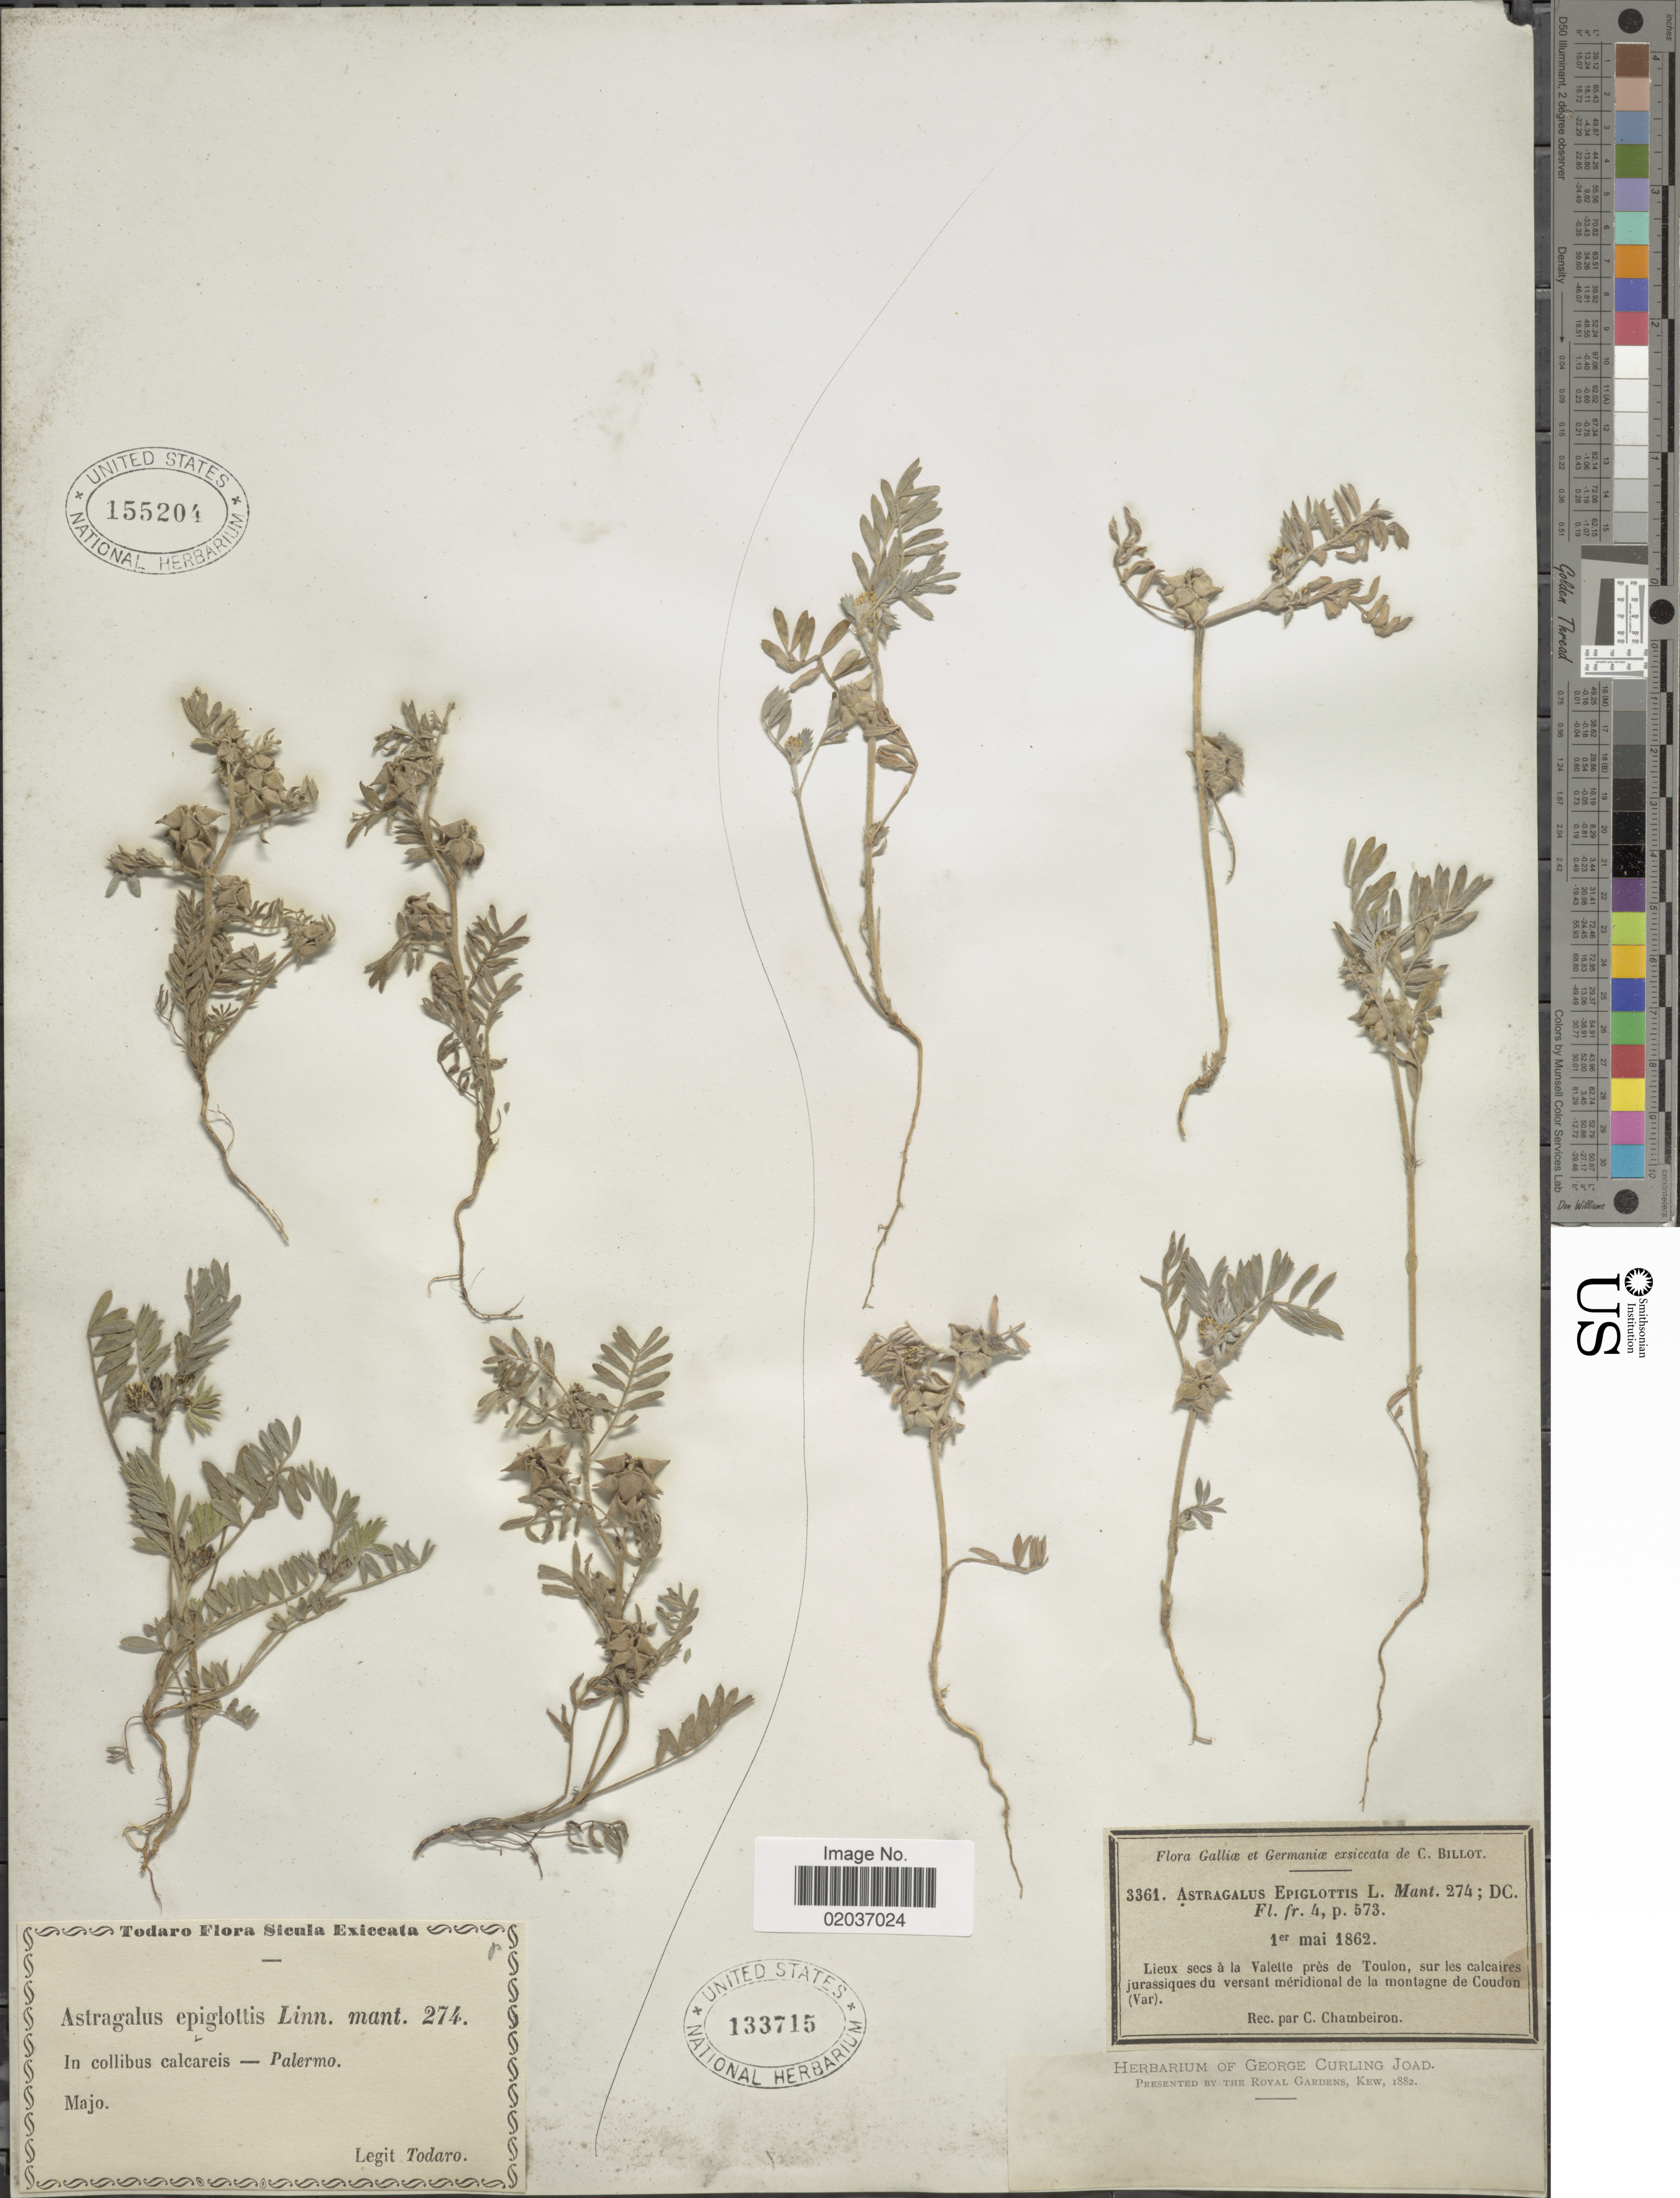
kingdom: Plantae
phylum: Tracheophyta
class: Magnoliopsida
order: Fabales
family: Fabaceae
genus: Astragalus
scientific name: Astragalus epiglottis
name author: L.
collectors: C. Billot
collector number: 3361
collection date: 1862-05-01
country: France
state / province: Provence-Alpes-Côte d'Azur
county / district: Var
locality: Galliae et Germaniae. Valette près de Toulon, sur les calcaires jurassiques du versant méridional de la montagne de Coudon (Var)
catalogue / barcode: US 133715